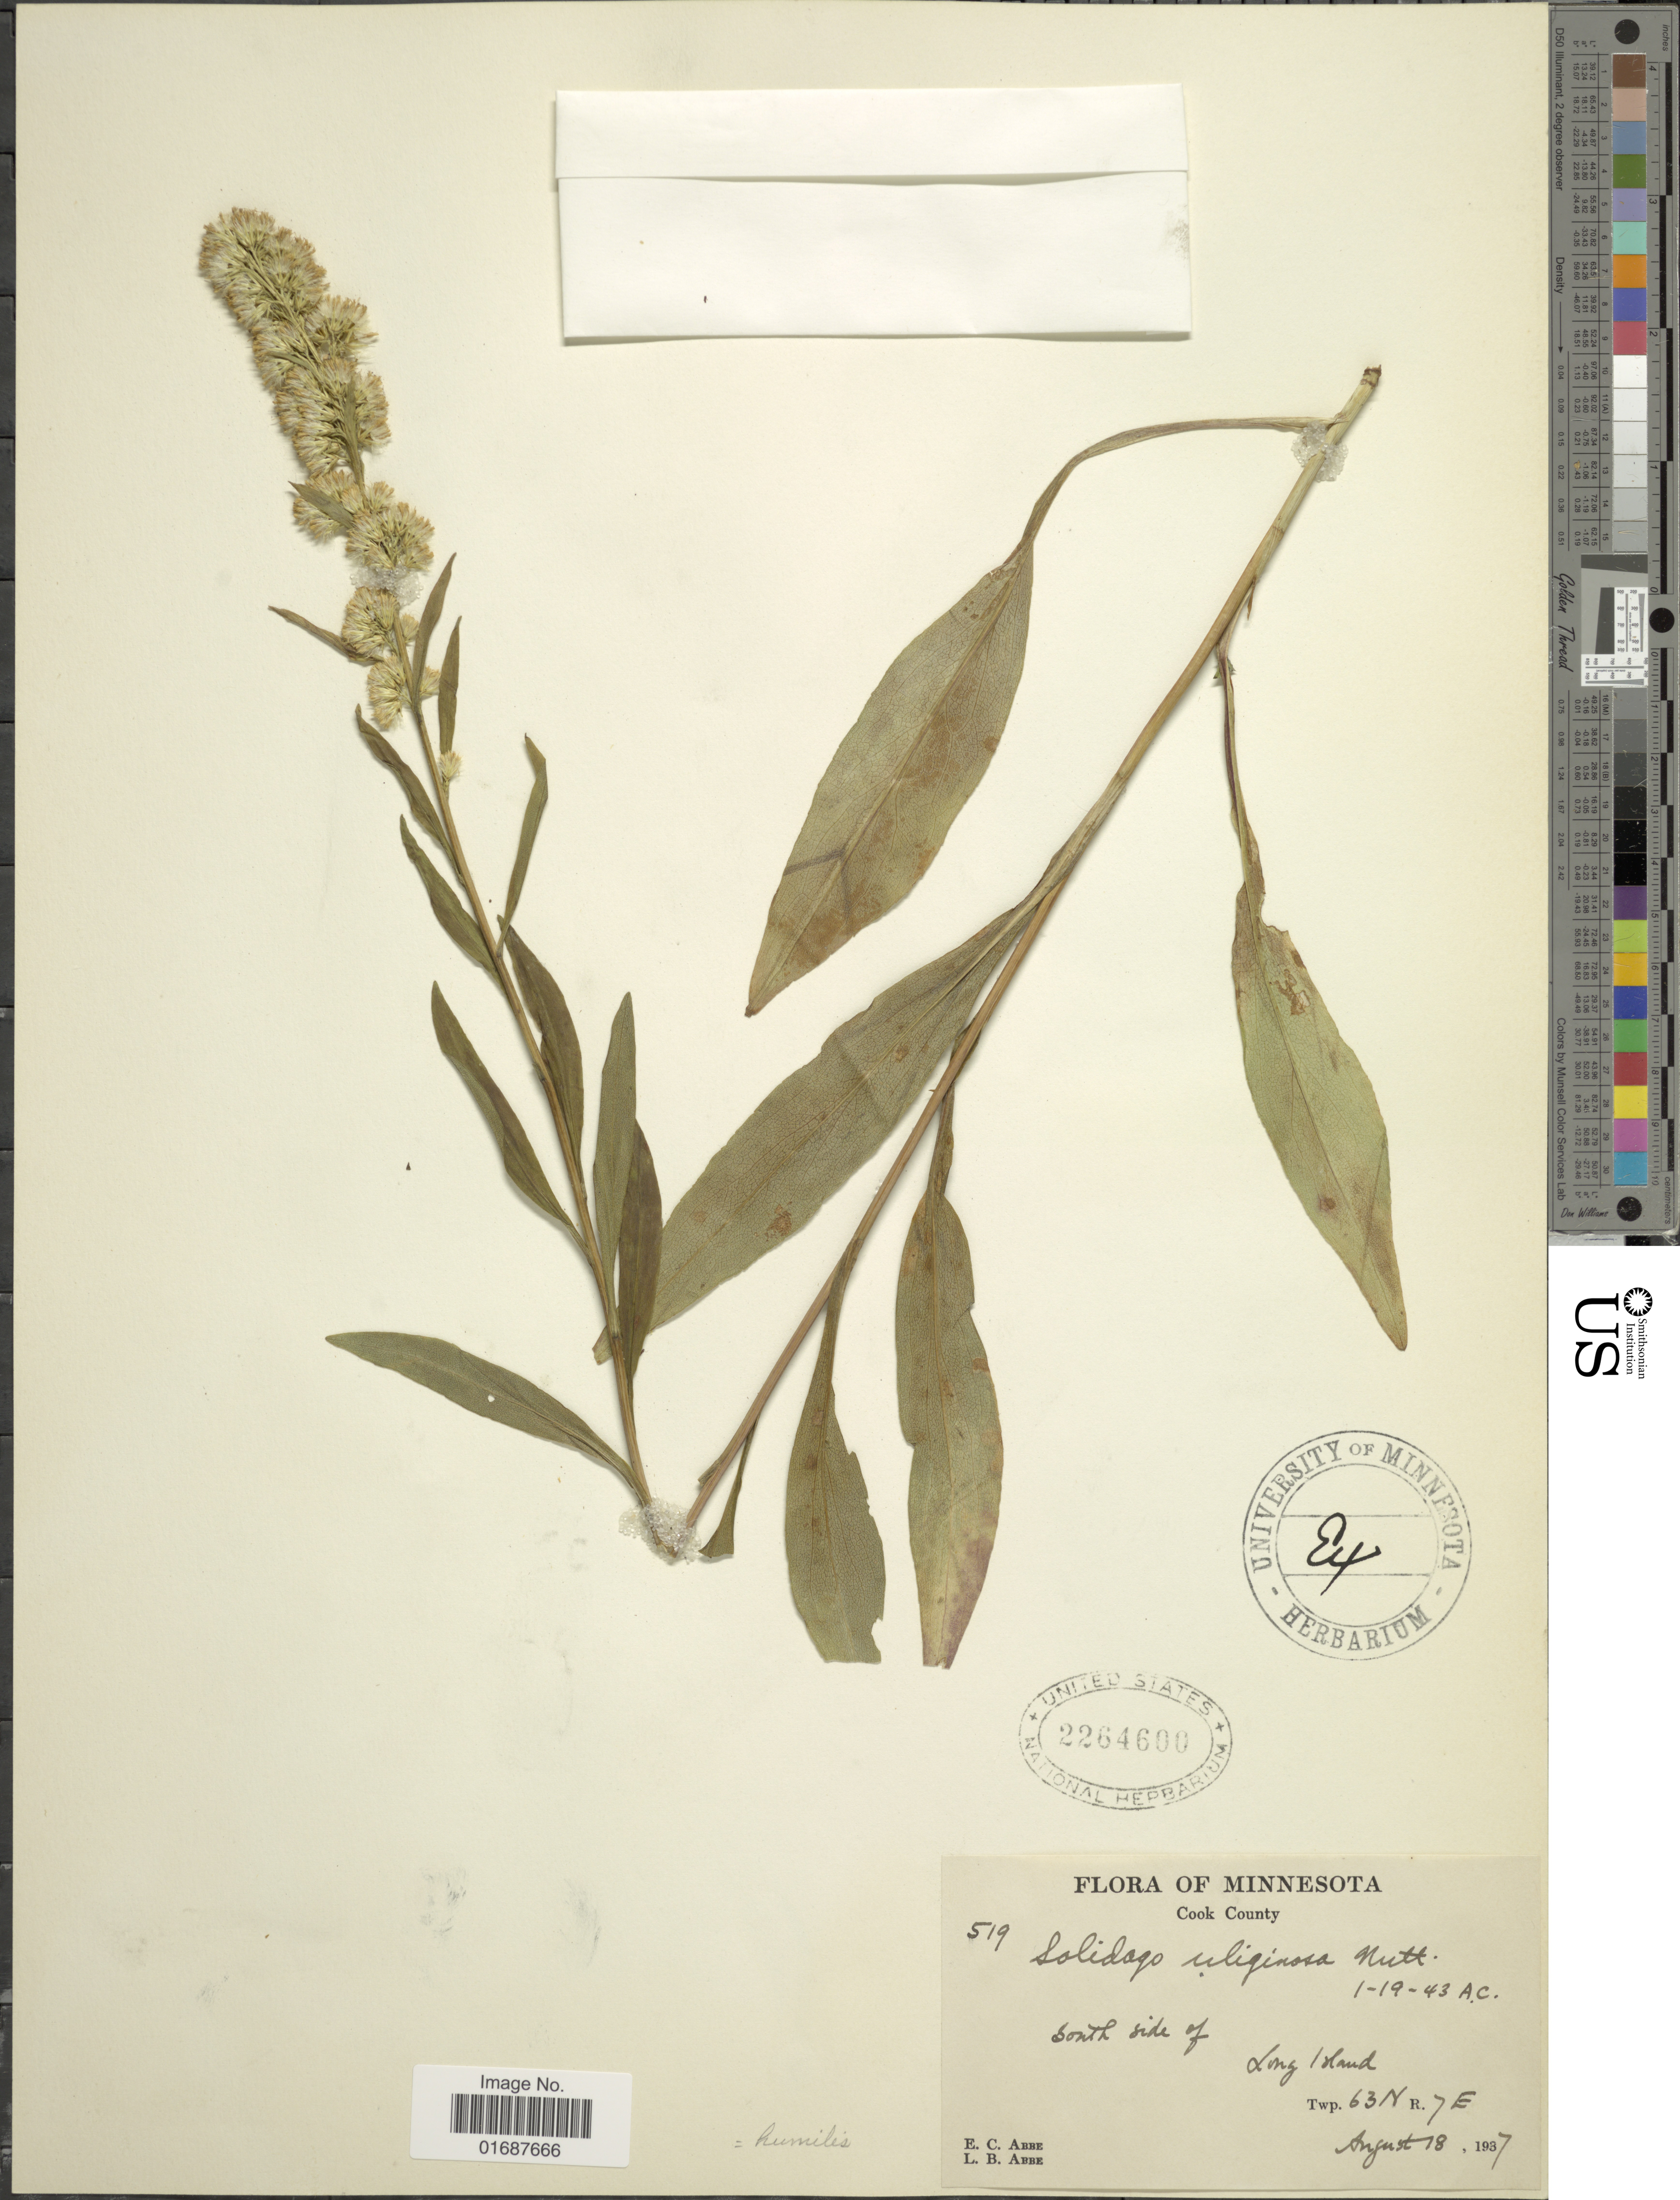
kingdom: Plantae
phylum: Tracheophyta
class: Magnoliopsida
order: Asterales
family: Asteraceae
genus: Solidago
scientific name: Solidago uliginosa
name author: Nutt.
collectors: E. C. Abbe & L. B. Abbe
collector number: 519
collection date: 1937-08-18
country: United States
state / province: Minnesota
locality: Cook County. South side of Long Island. Twp. 63N R. 7E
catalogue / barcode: US 2264600